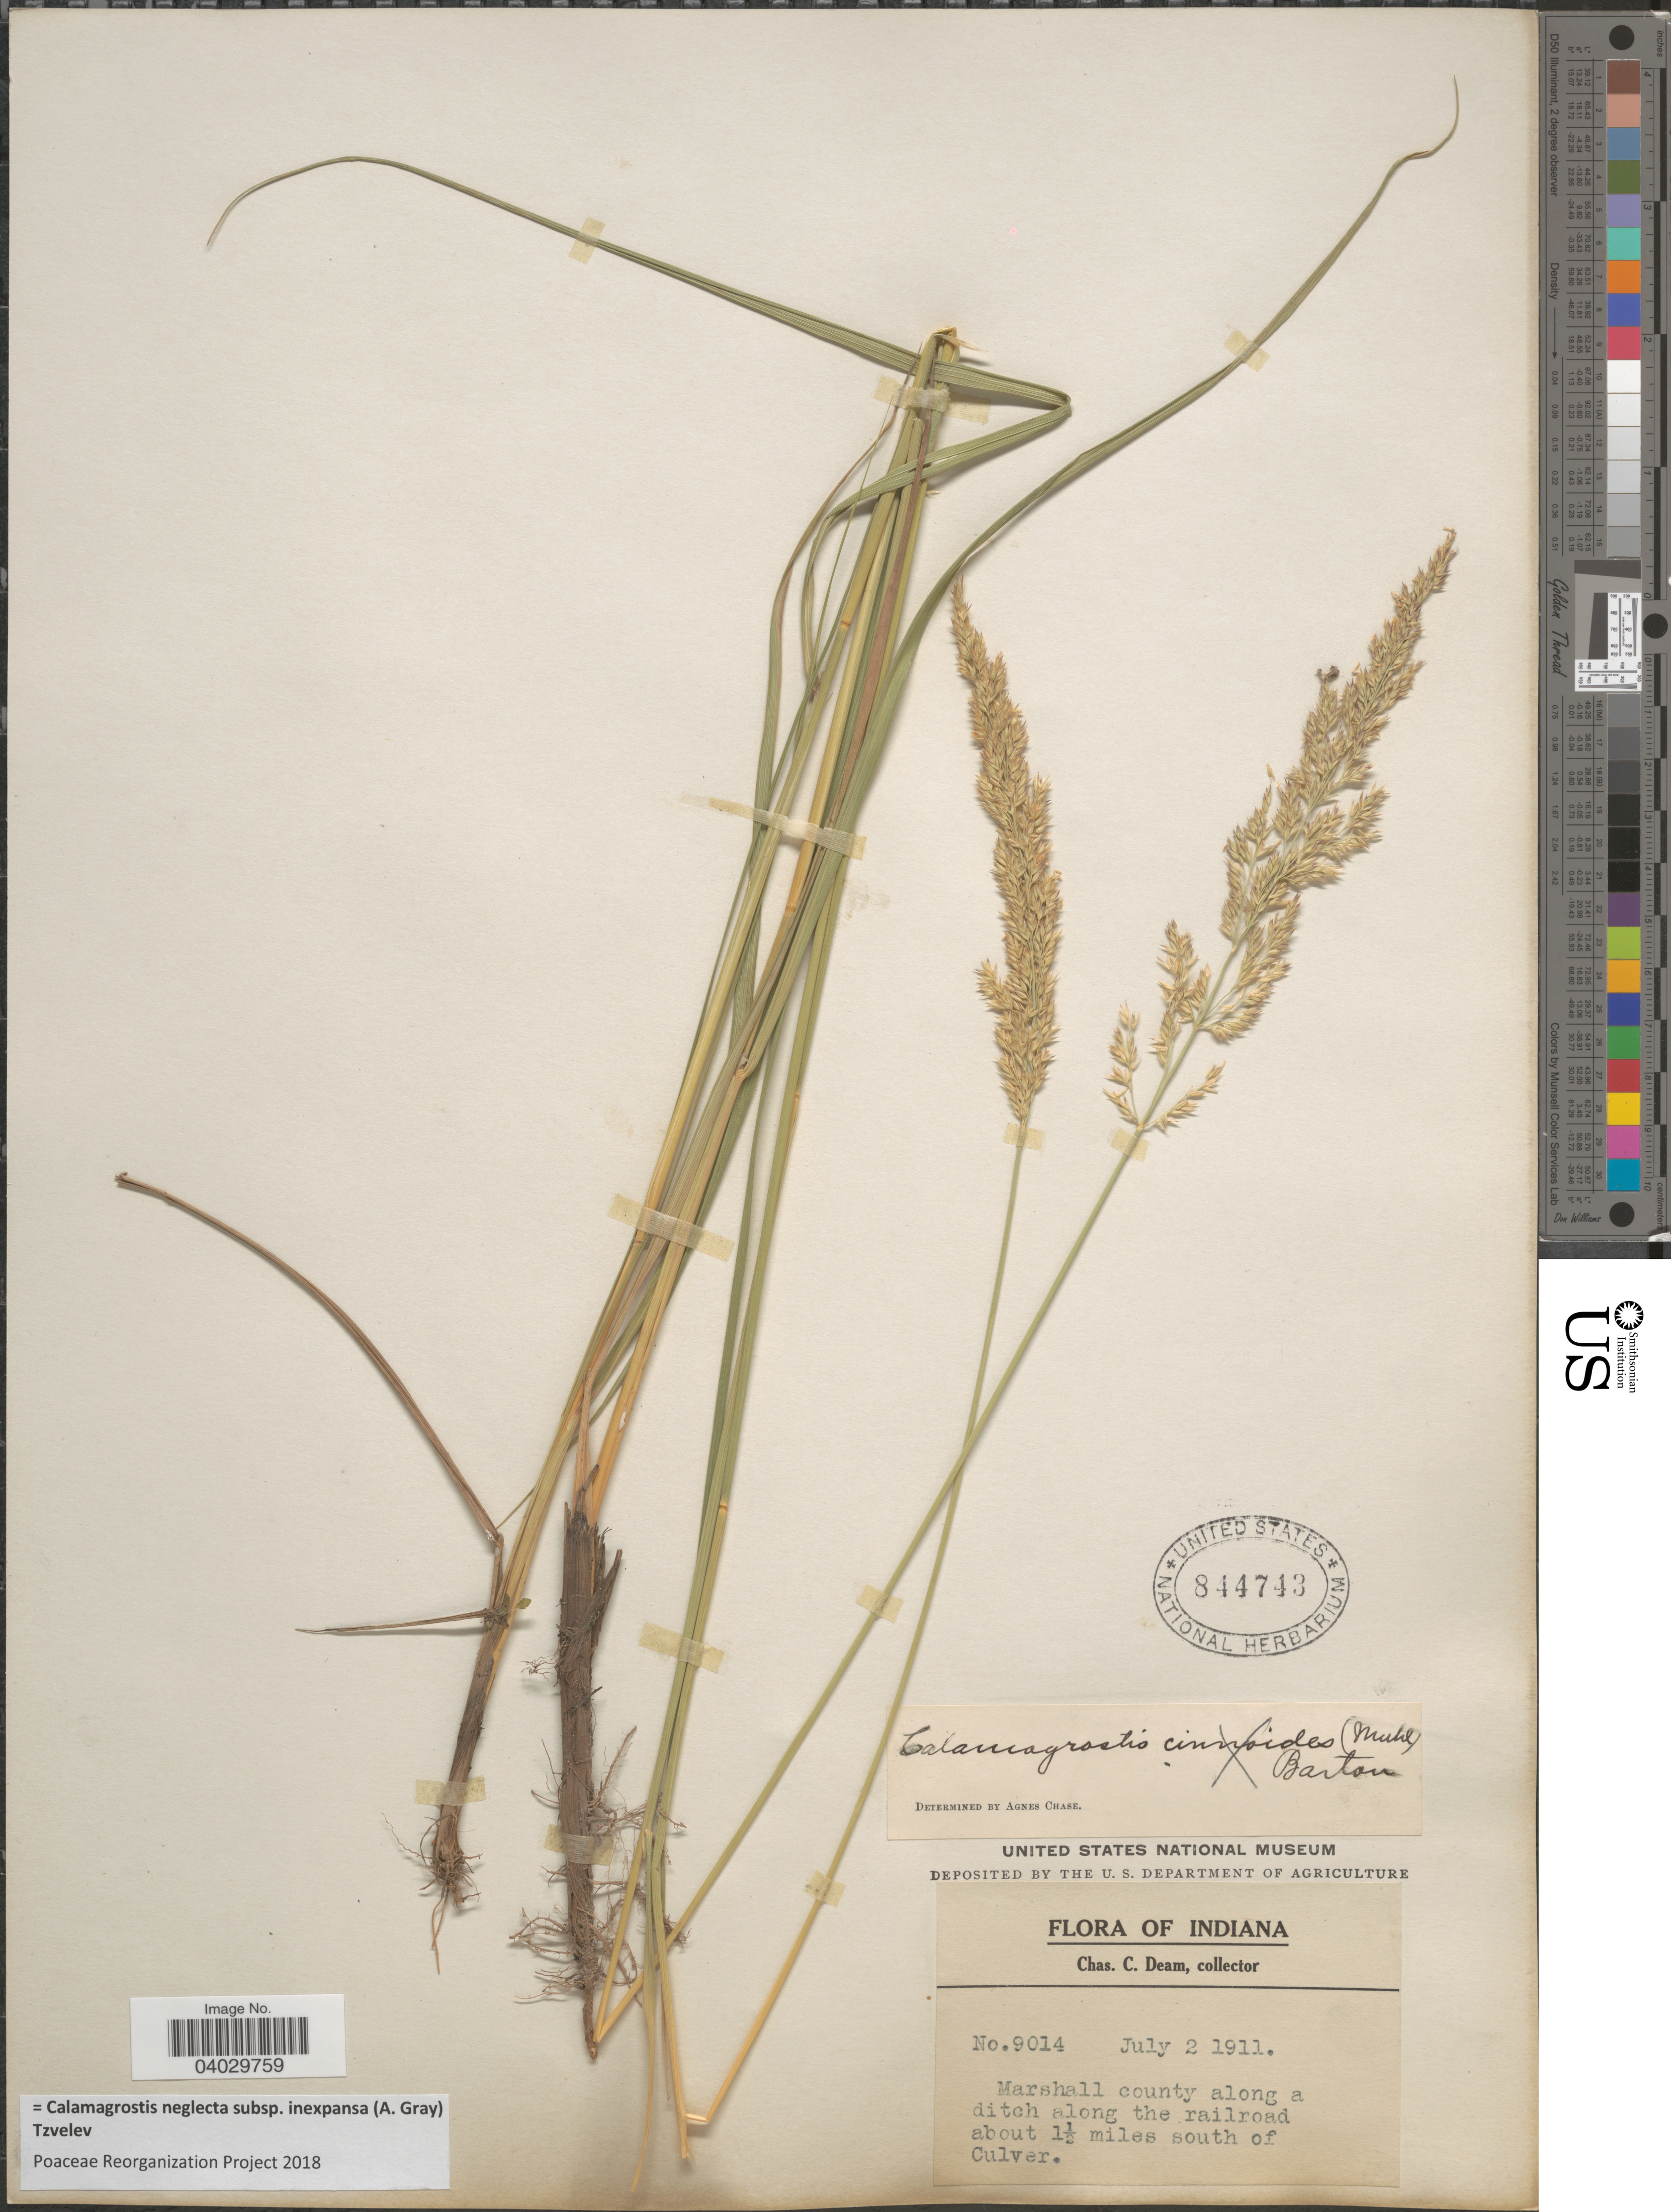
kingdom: Plantae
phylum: Tracheophyta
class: Liliopsida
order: Poales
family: Poaceae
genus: Calamagrostis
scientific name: Calamagrostis neglecta subsp. inexpansa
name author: (A. Gray) Tzvelev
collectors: C. C. Deam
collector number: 9014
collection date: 1911-07-02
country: United States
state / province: Indiana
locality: Marshall county along a ditch along the railroad about 1½ miles south of Culver.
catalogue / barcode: US 844743